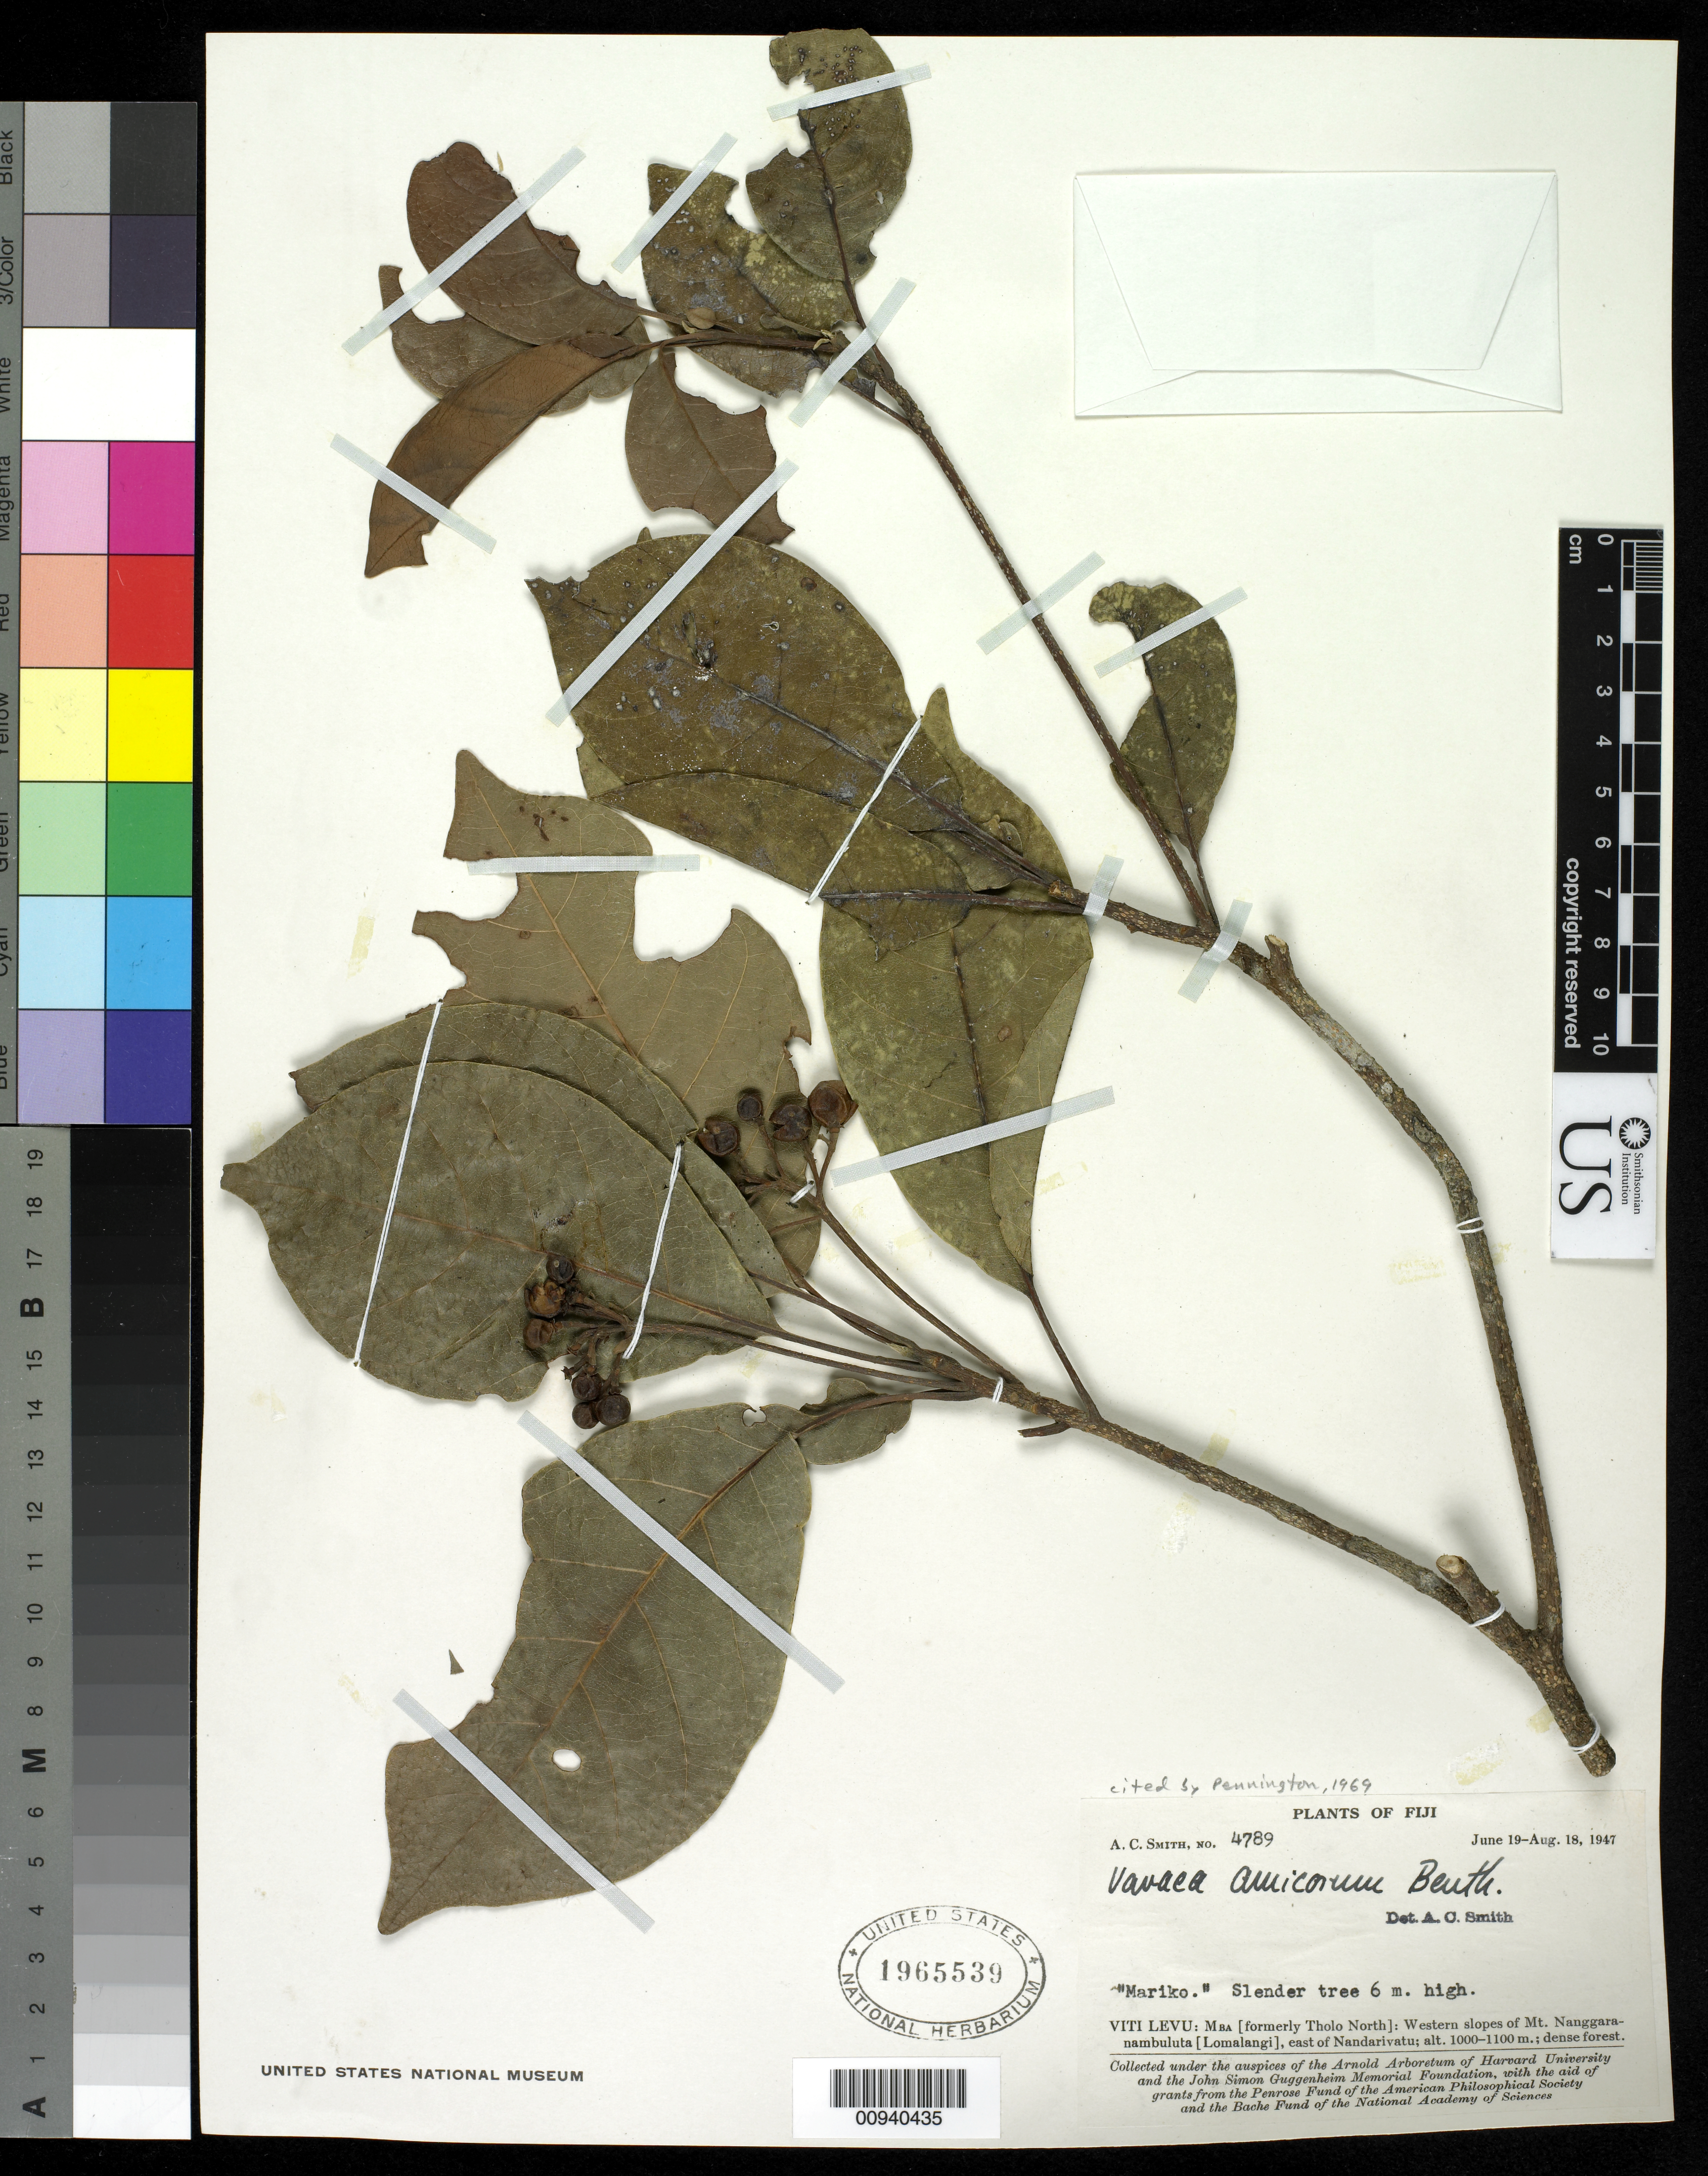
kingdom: Plantae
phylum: Tracheophyta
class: Magnoliopsida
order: Sapindales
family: Meliaceae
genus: Vavaea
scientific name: Vavaea amicorum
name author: Benth.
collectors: C. A. Smith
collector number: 4789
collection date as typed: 19 Jun 1947 to 18 Aug 1947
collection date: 1947-06-19/1947-08-18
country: Fiji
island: Viti Levu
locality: Mba (formerly Tholo North): Western slopes of Mt. Nanggaranambuluta (Lomalangi), east of Nandarivatu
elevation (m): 1000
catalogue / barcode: US 1965539